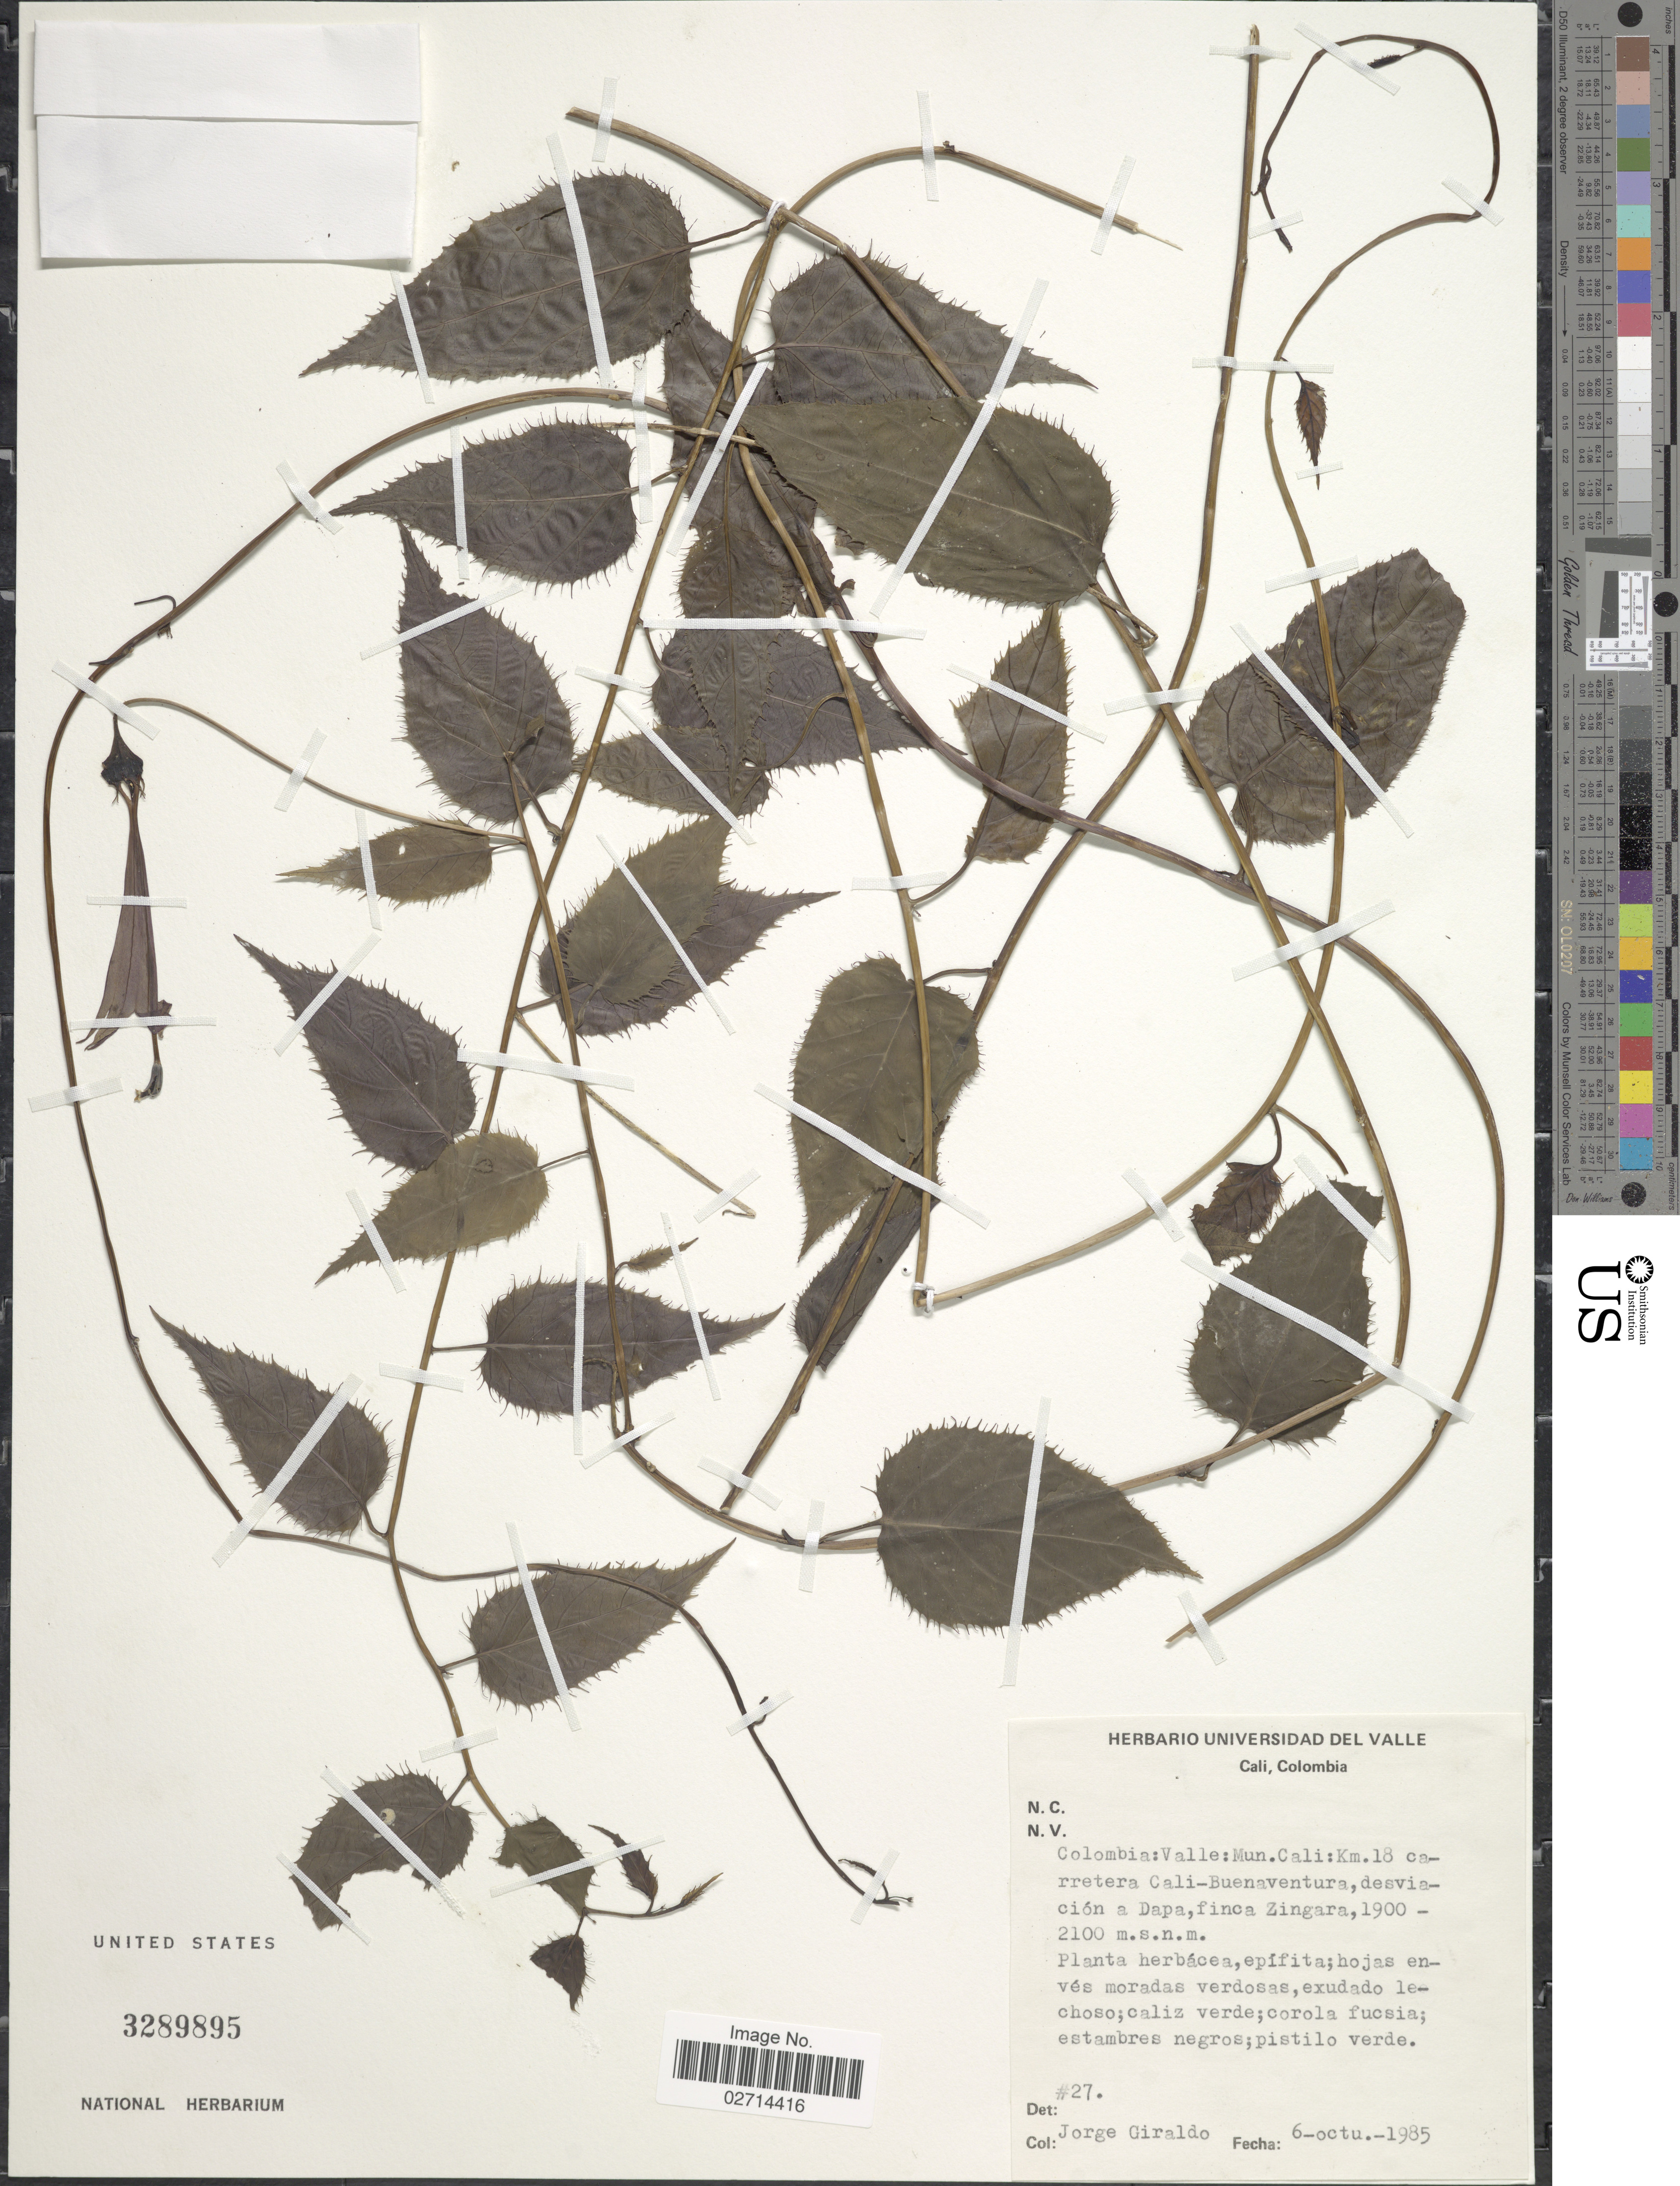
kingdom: Plantae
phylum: Tracheophyta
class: Magnoliopsida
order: Asterales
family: Campanulaceae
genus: Siphocampylus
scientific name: Siphocampylus sp.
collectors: J. Giraldo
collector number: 27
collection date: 1985-10-06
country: Colombia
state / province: Valle del Cauca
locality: Valle: Mun. Cali: Km. 18 carretera Cali-Buenaventura, desviacion a Dapa, finca Zingara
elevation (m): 1900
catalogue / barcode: US 3289895